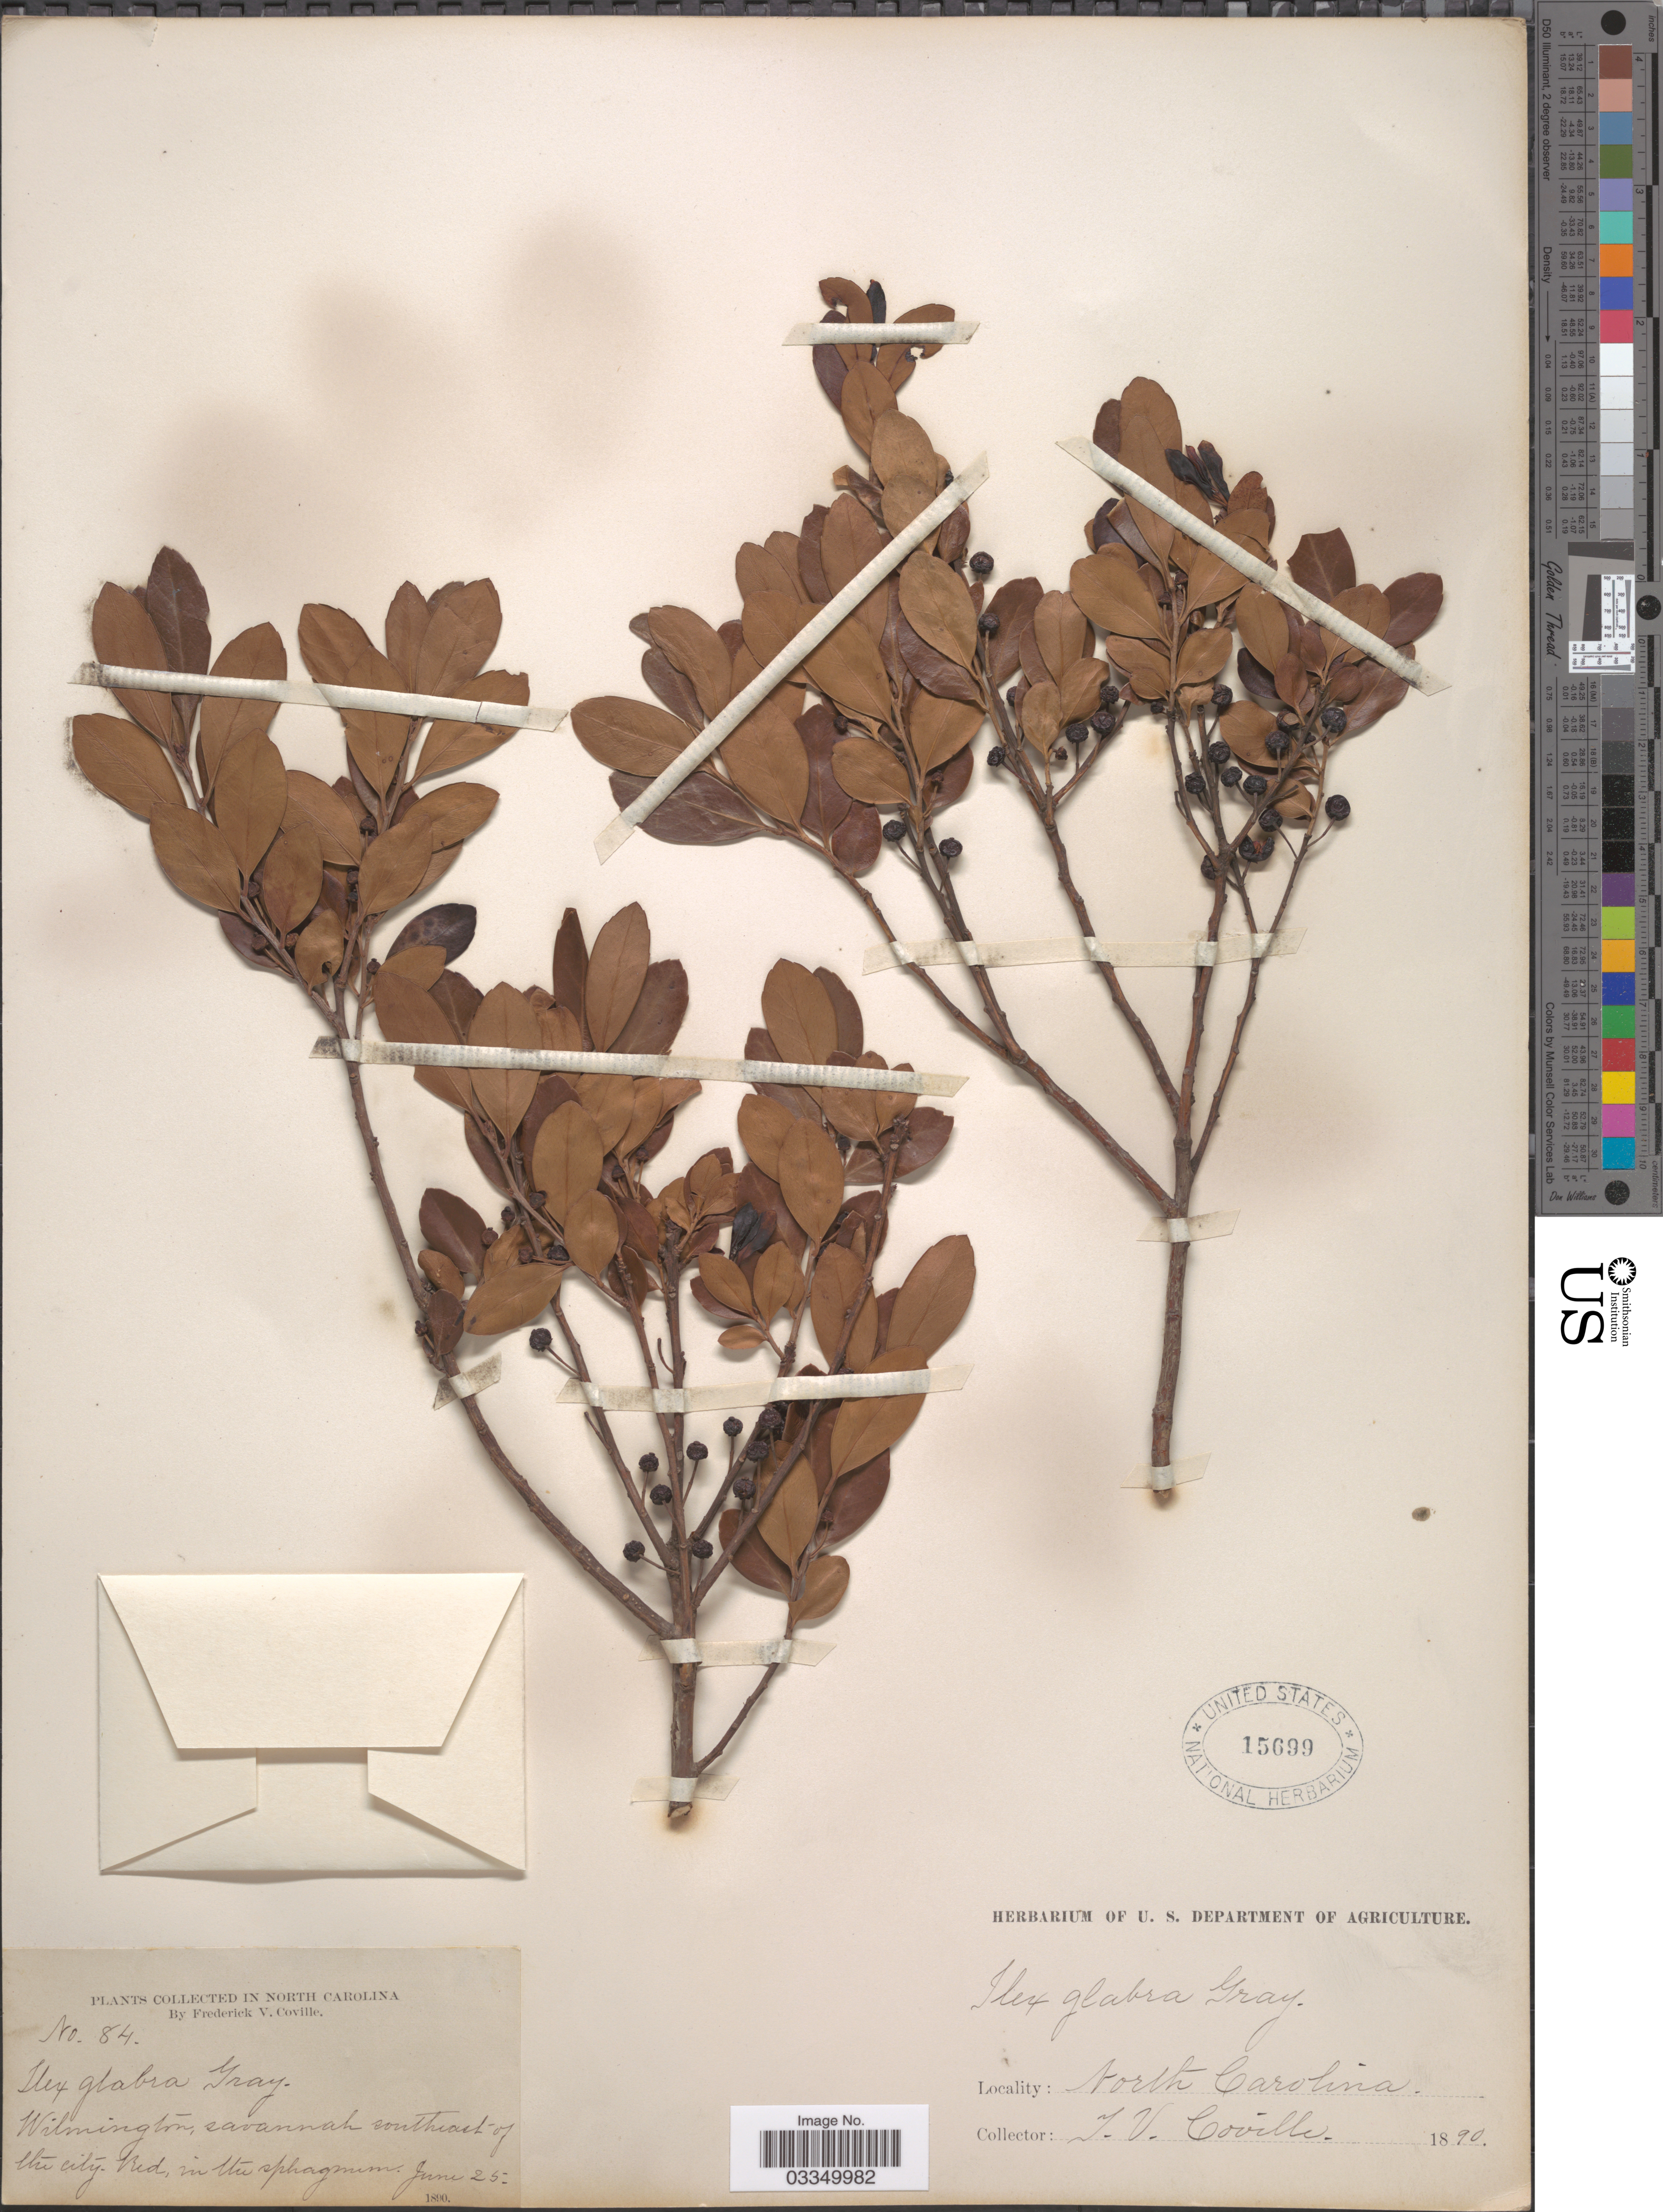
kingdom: Plantae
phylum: Tracheophyta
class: Magnoliopsida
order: Aquifoliales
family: Aquifoliaceae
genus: Ilex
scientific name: Ilex glabra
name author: (L.) A. Gray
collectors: F. V. Coville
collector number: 84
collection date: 1890-06-25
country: United States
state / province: North Carolina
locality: Wilmington, savannah southeast of the city.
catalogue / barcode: US 15699